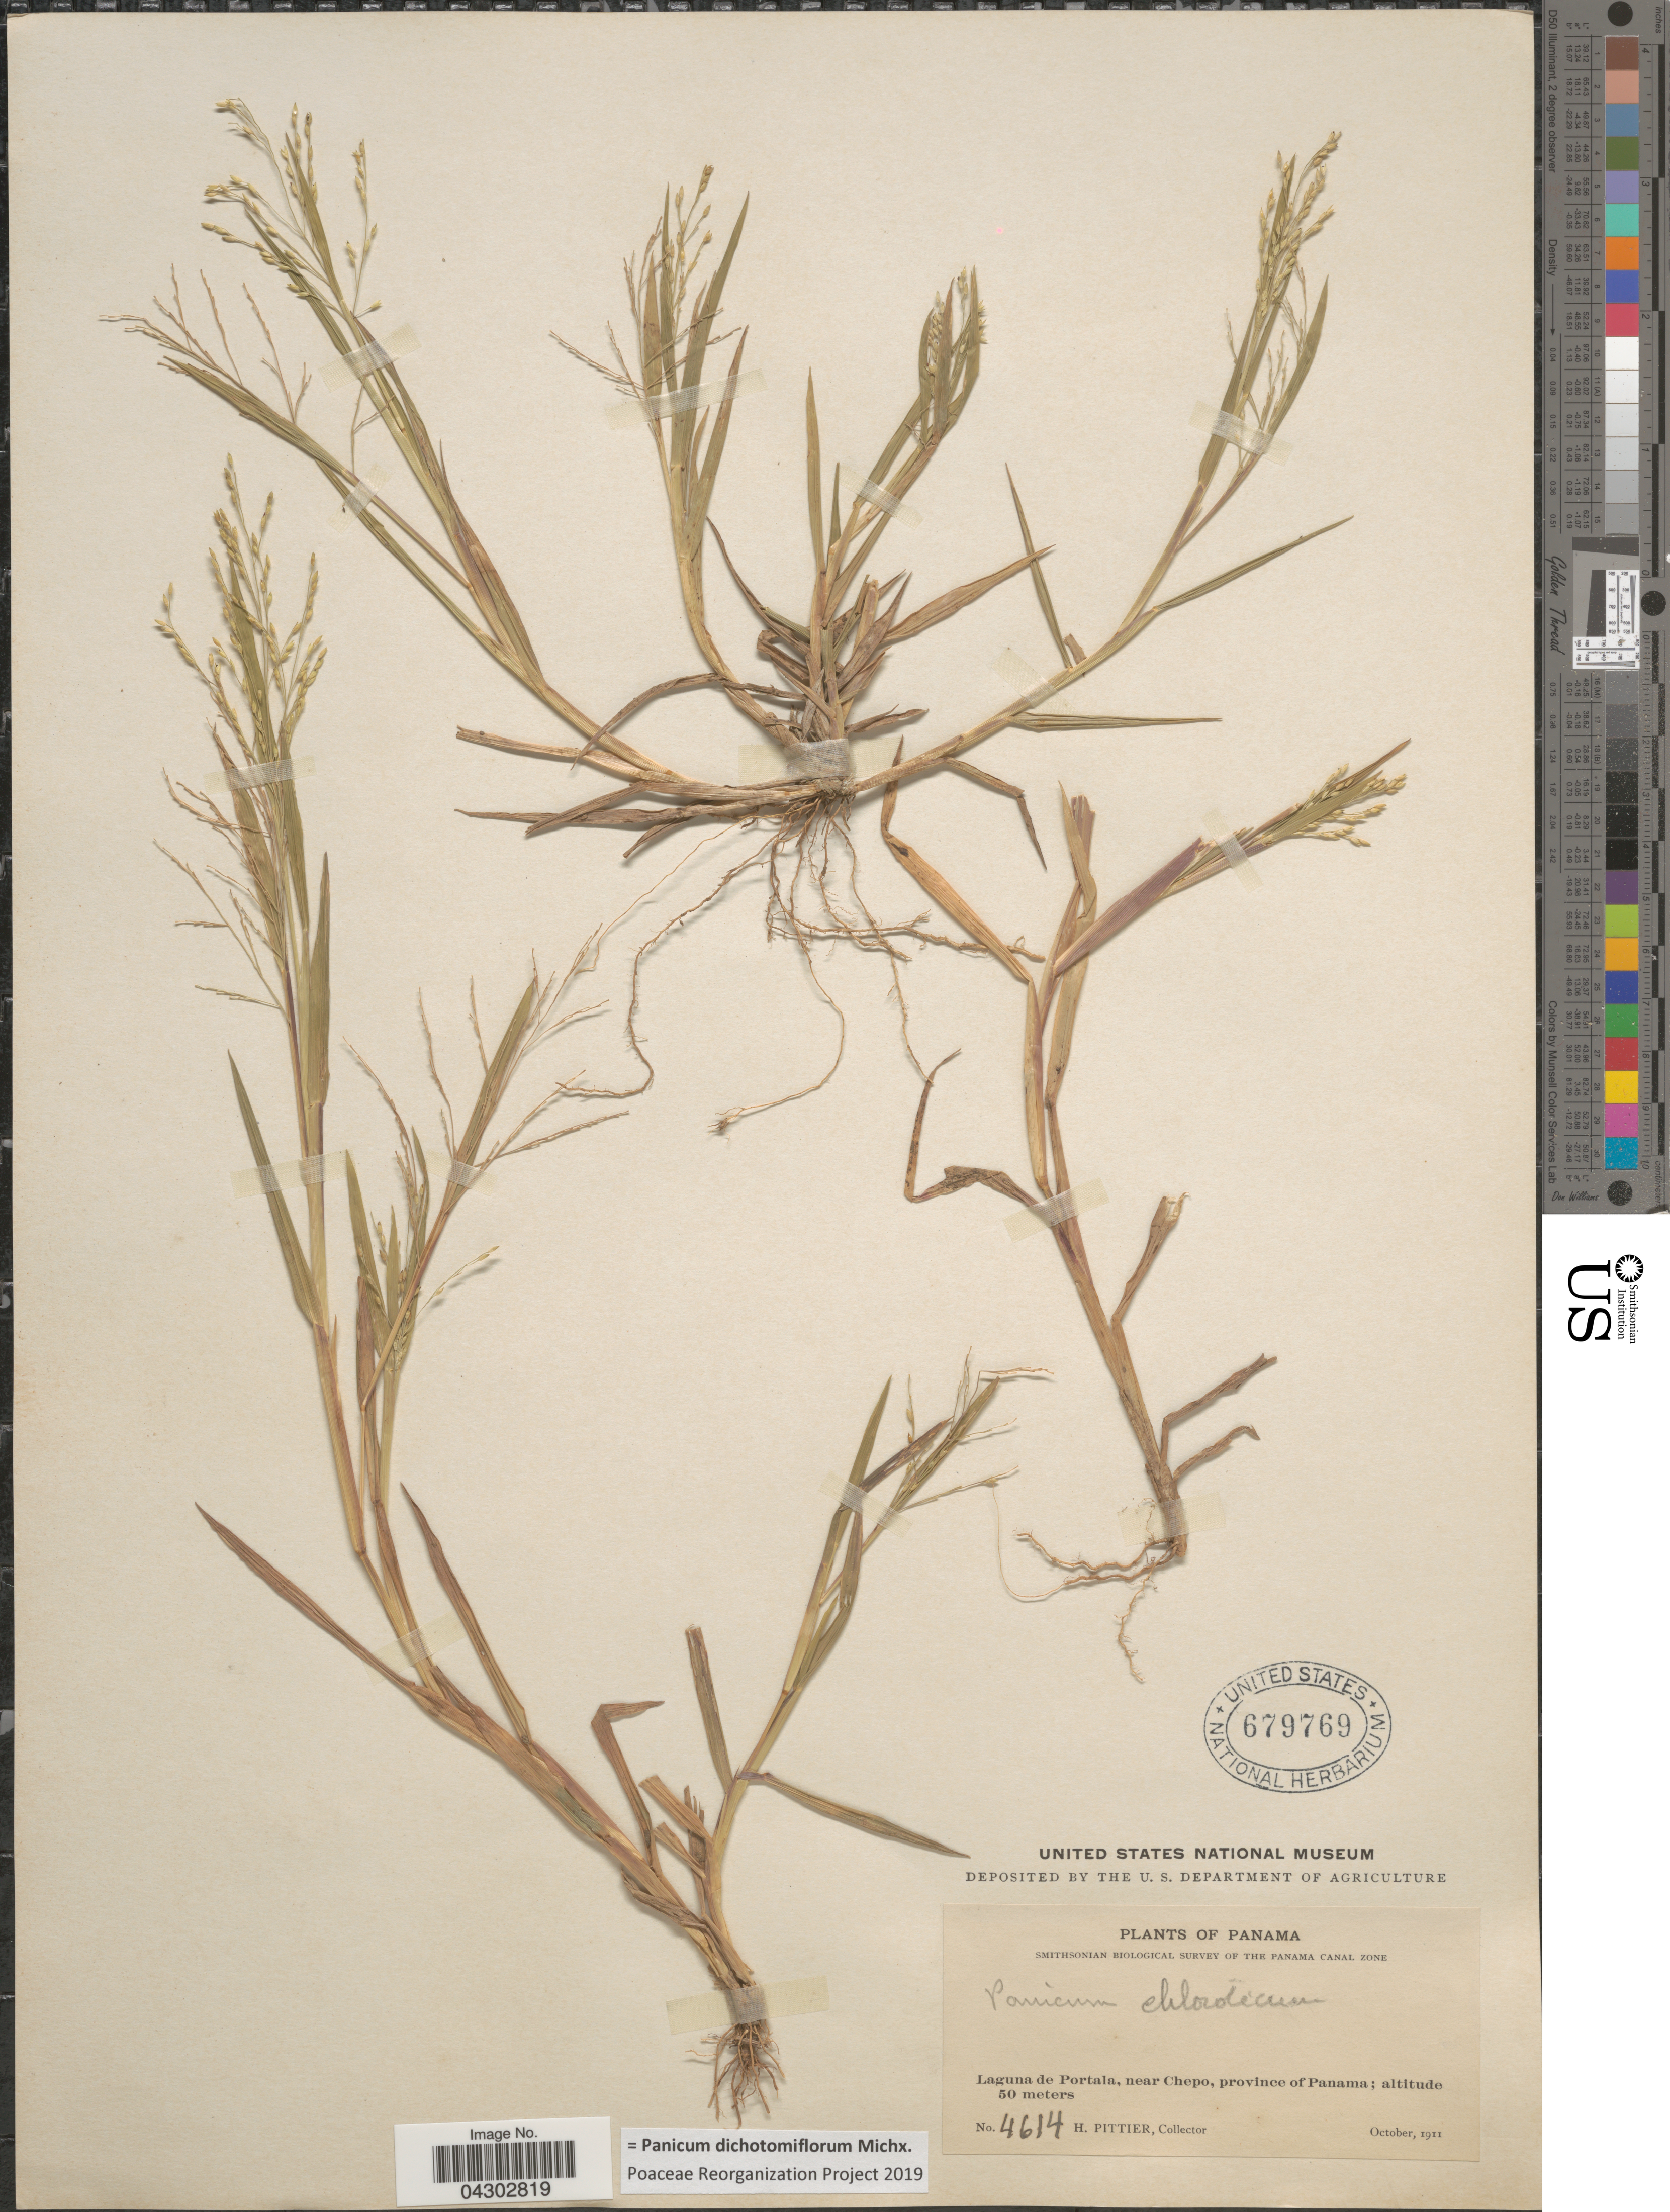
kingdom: Plantae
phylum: Tracheophyta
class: Liliopsida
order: Poales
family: Poaceae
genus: Panicum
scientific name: Panicum dichotomiflorum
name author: Michx.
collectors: H. F. Pittier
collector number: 4614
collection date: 1911-10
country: Panama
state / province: Panamá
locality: Smithsonian Biological Survey of the Panama Canal Zone. Laguna de Portala, near Chepo.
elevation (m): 50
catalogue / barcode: US 679769